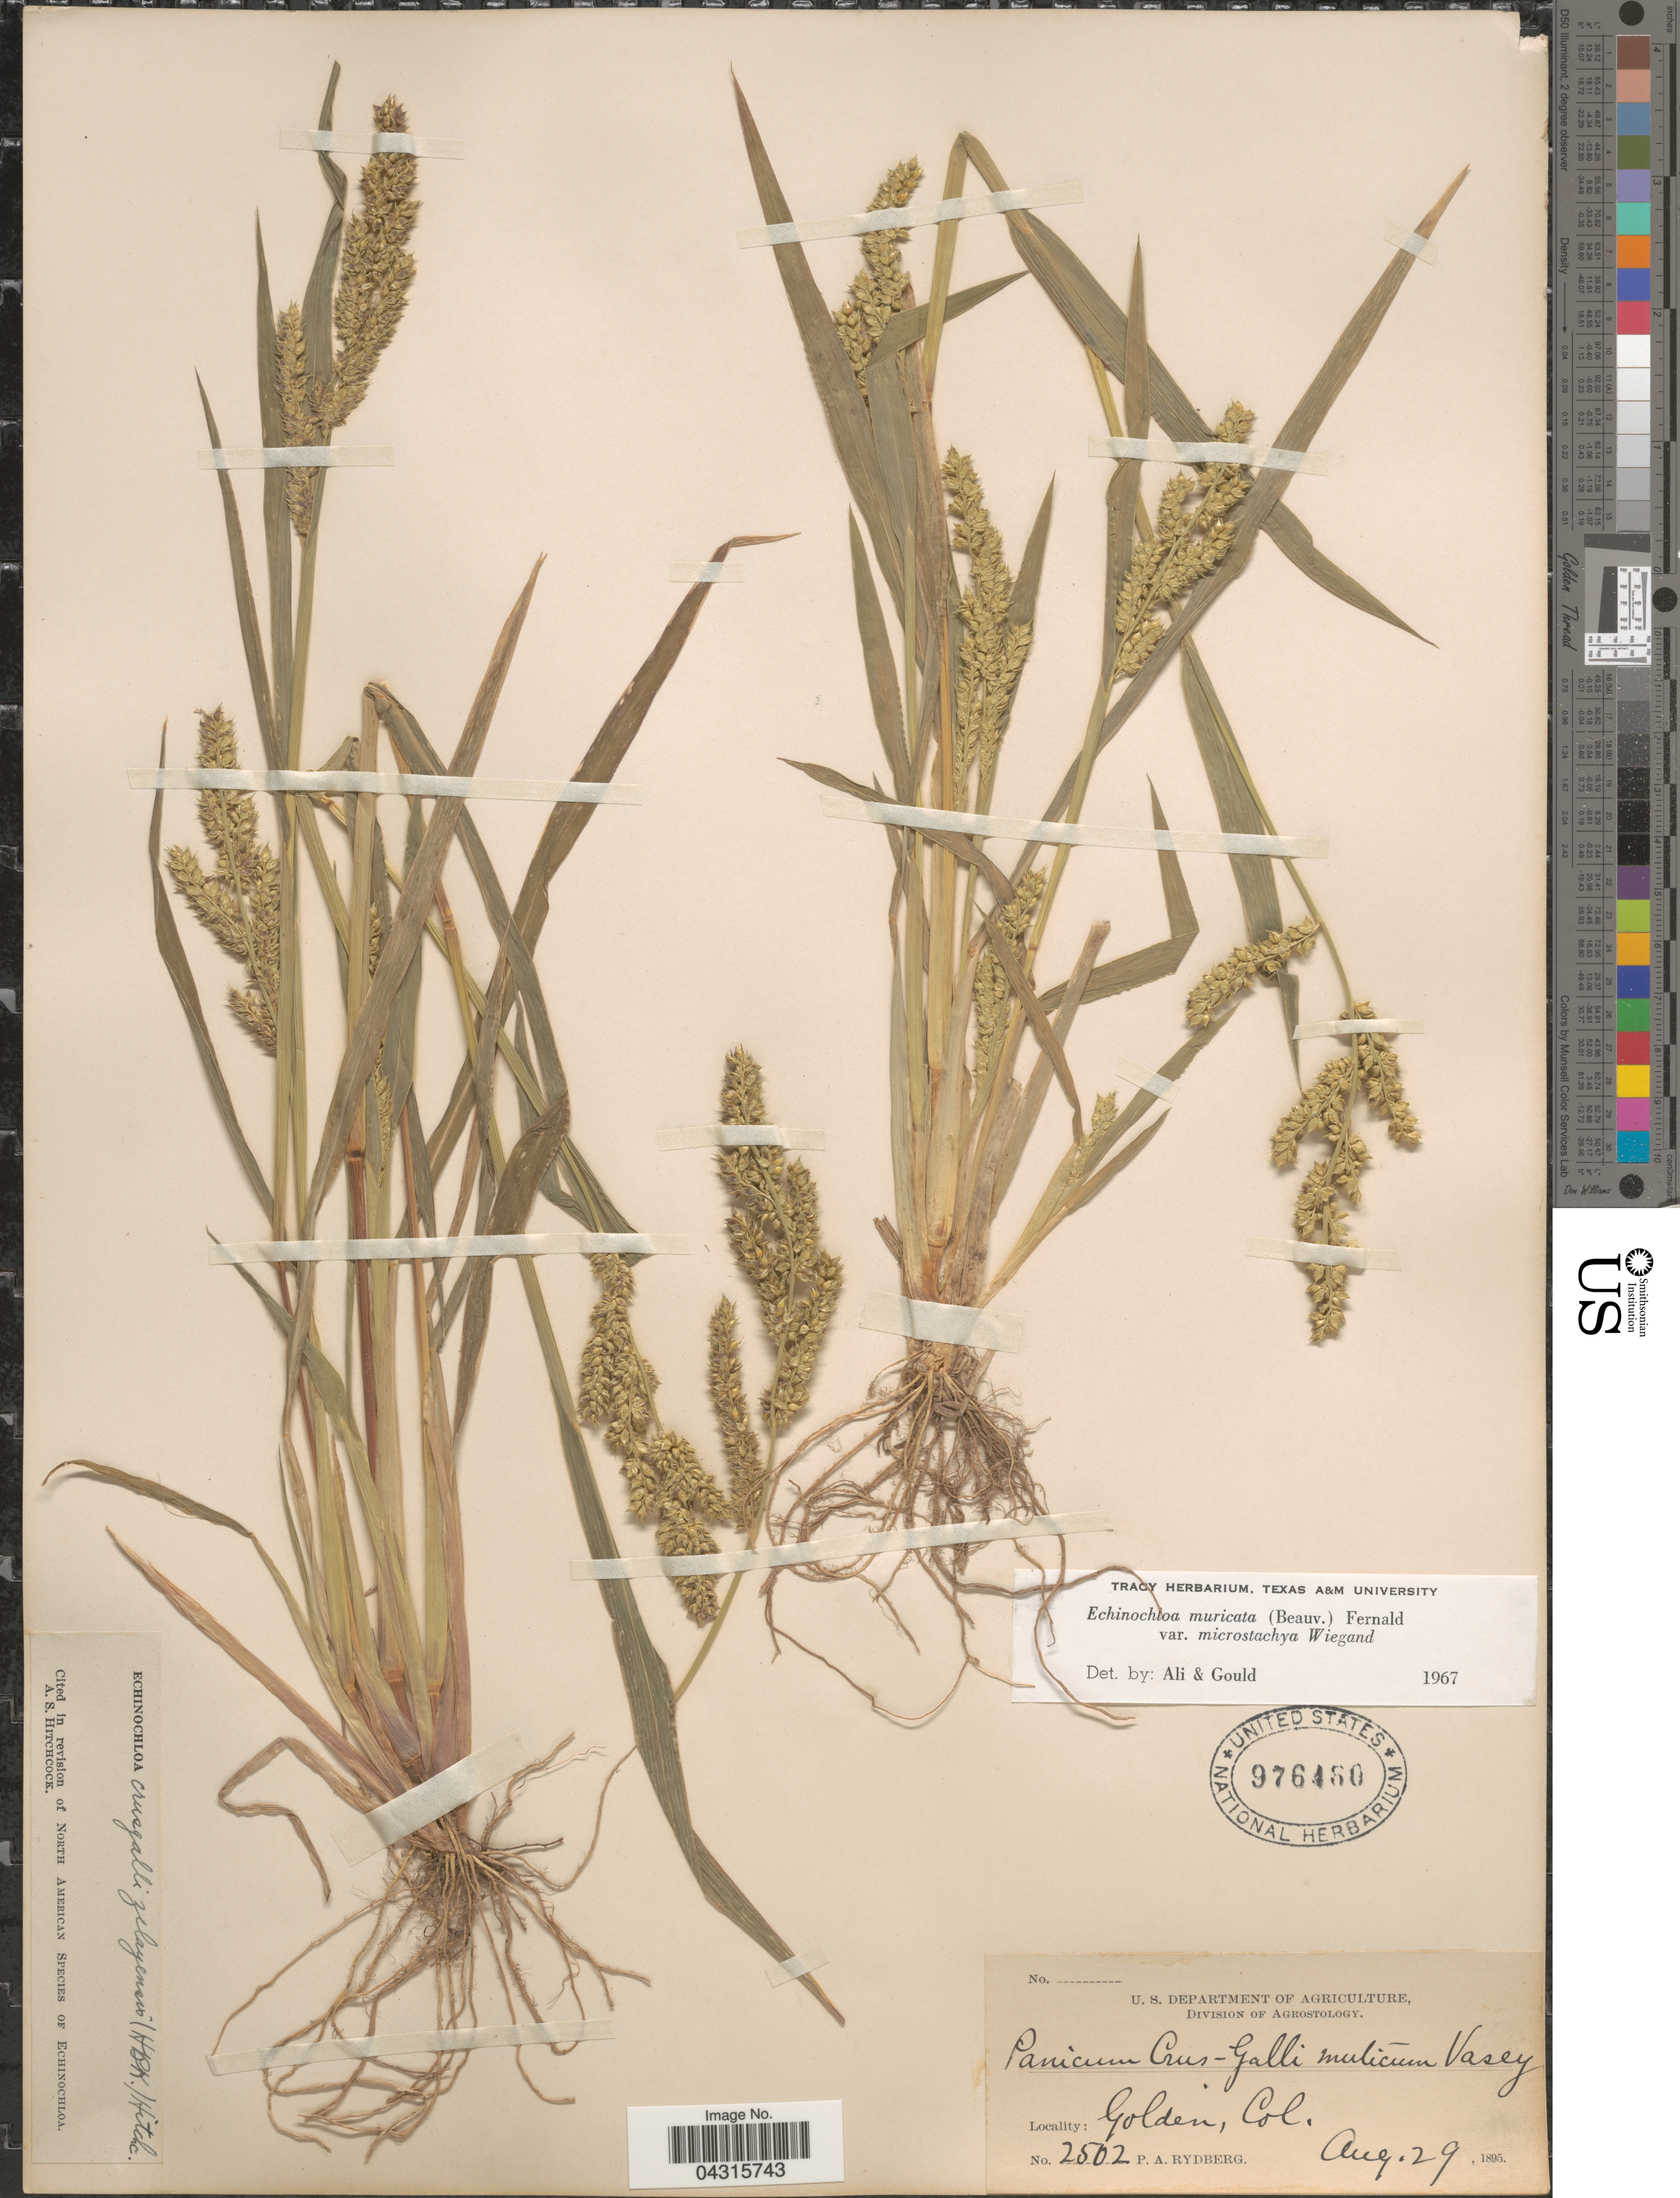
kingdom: Plantae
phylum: Tracheophyta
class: Liliopsida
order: Poales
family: Poaceae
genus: Echinochloa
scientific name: Echinochloa muricata var. microstachya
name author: Wiegand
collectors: P. A. Rydberg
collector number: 2502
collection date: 1895-08-29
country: United States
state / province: Colorado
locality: Golden.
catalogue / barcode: US 976460